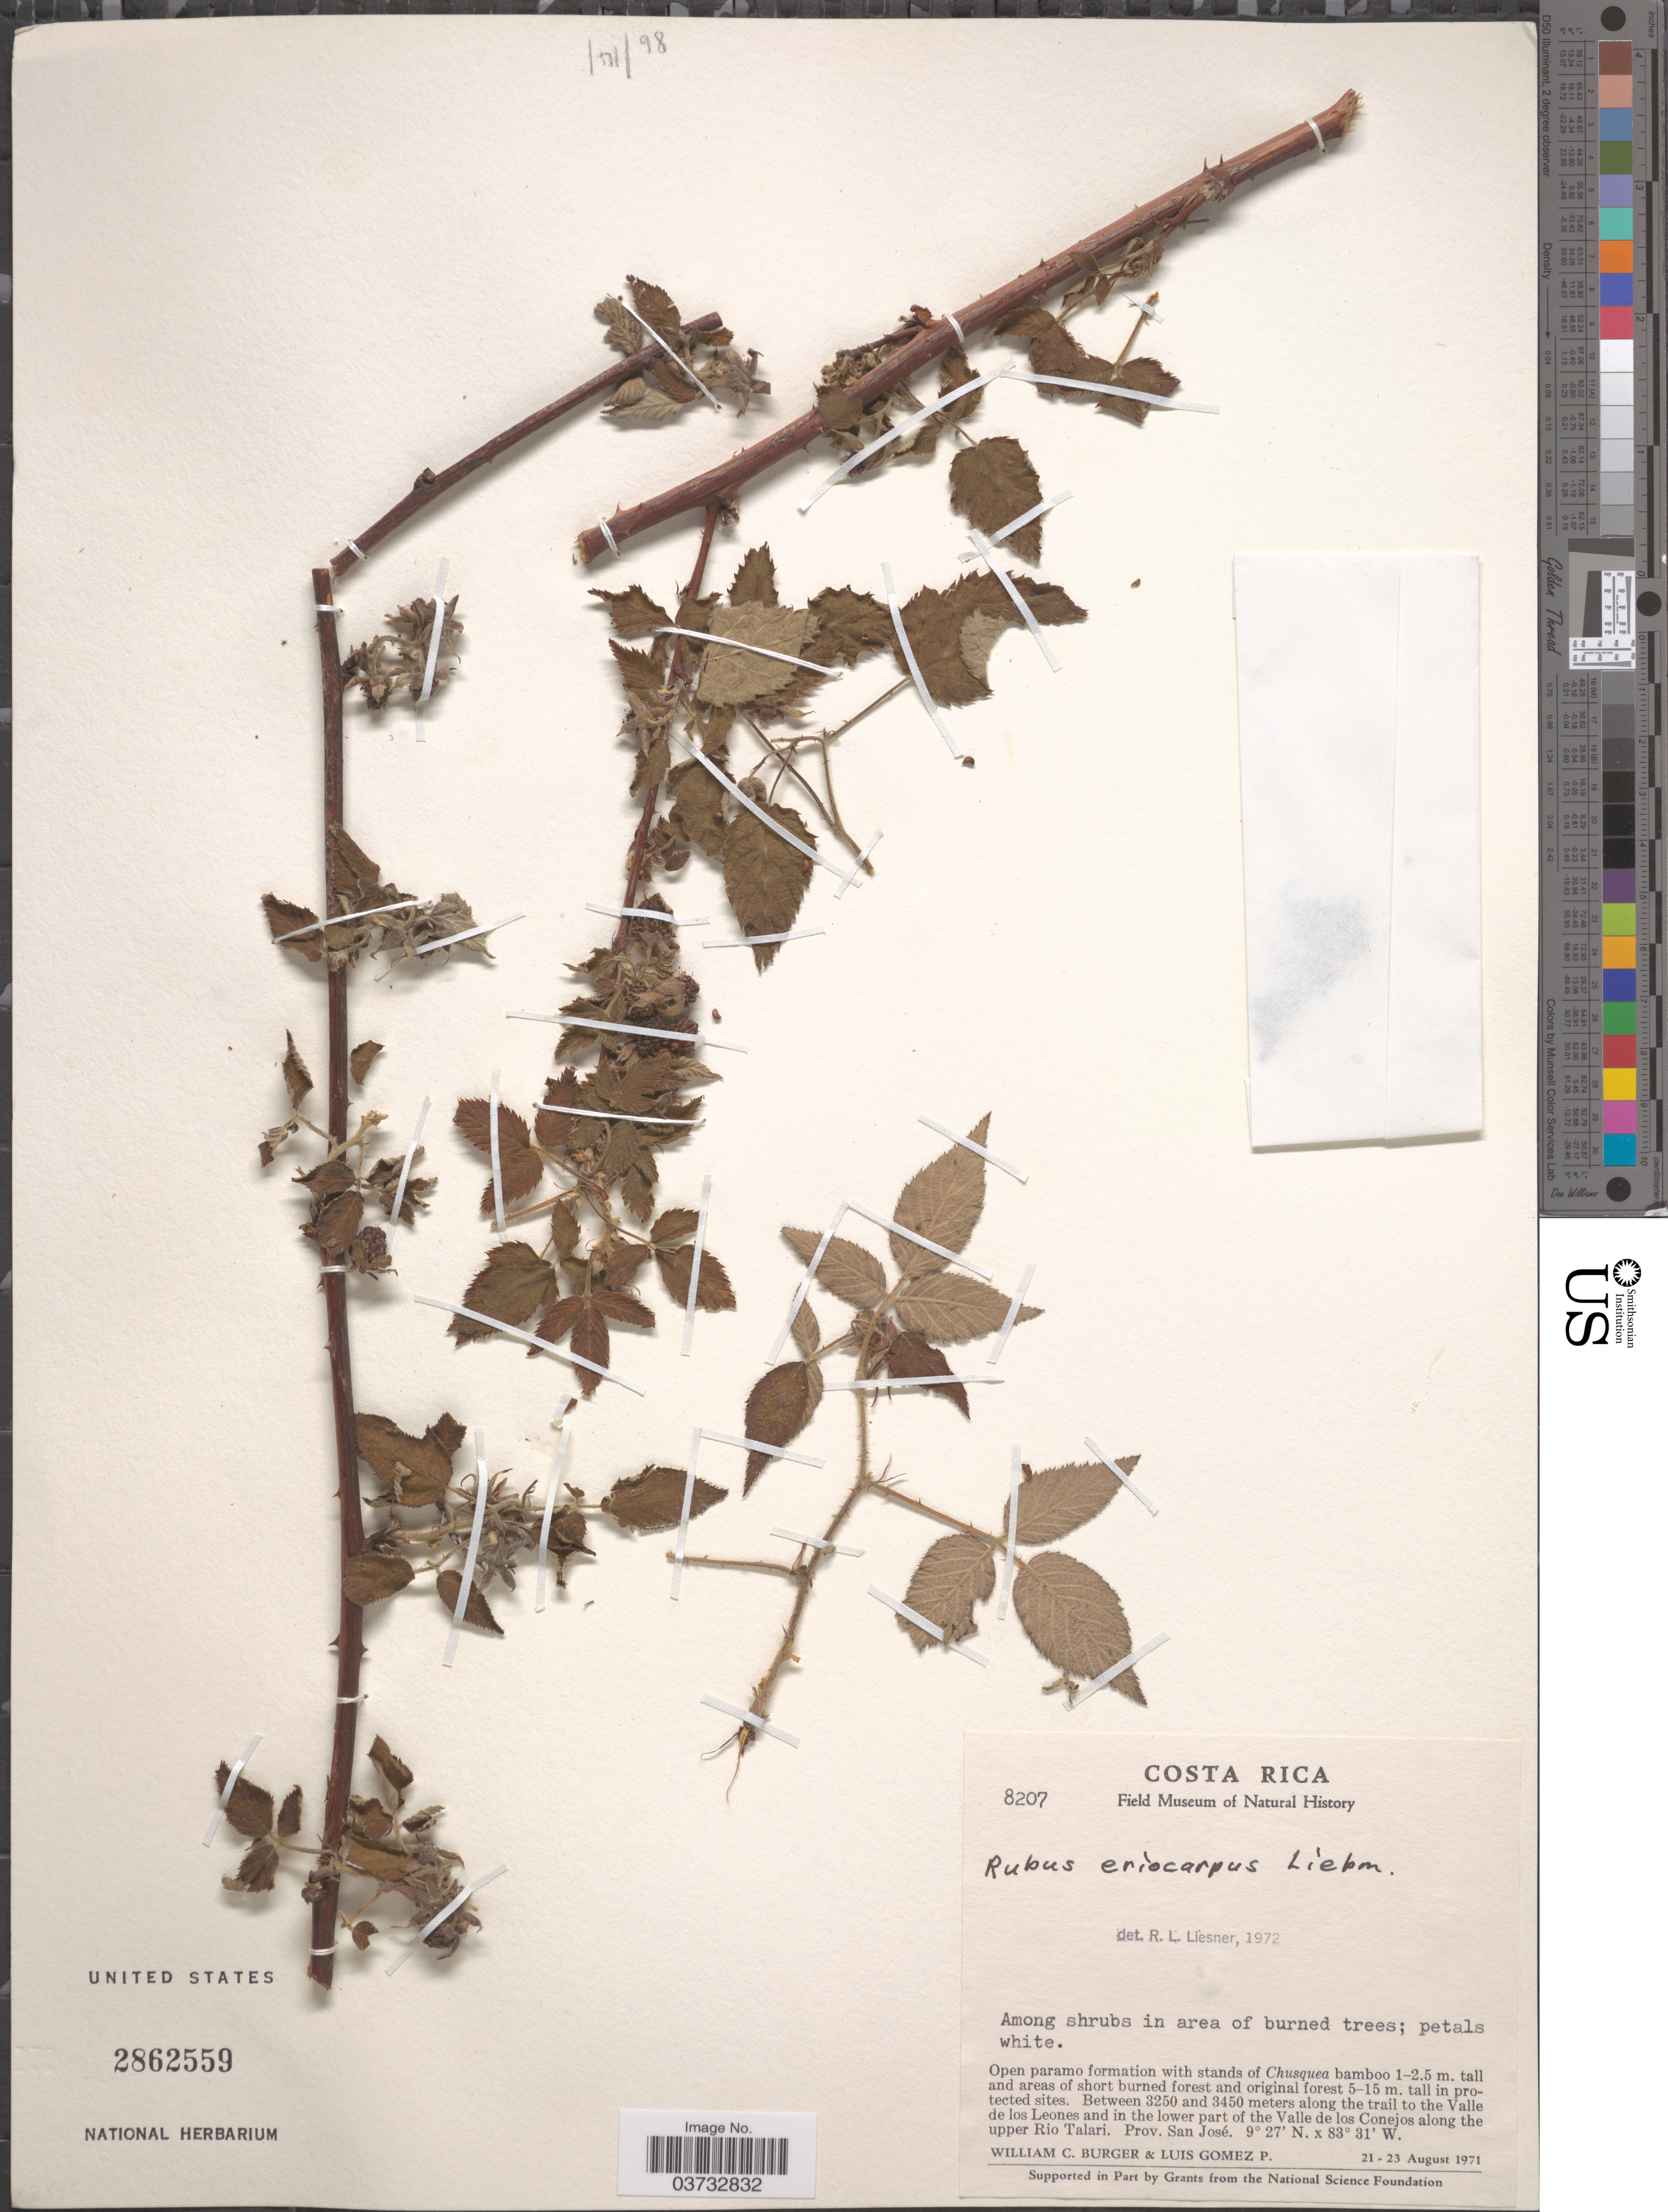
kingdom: Plantae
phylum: Tracheophyta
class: Magnoliopsida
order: Rosales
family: Rosaceae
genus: Rubus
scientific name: Rubus eriocarpus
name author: Liebm.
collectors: W. Burger & L. D. Gómez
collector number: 8207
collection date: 1971-08-21/1971-08-23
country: Costa Rica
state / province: San José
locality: Along the trail to the Valle de los Leones and in the lower part of the Valle de los Conejos along the upper Rio Talari.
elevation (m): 3250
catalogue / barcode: US 2862559